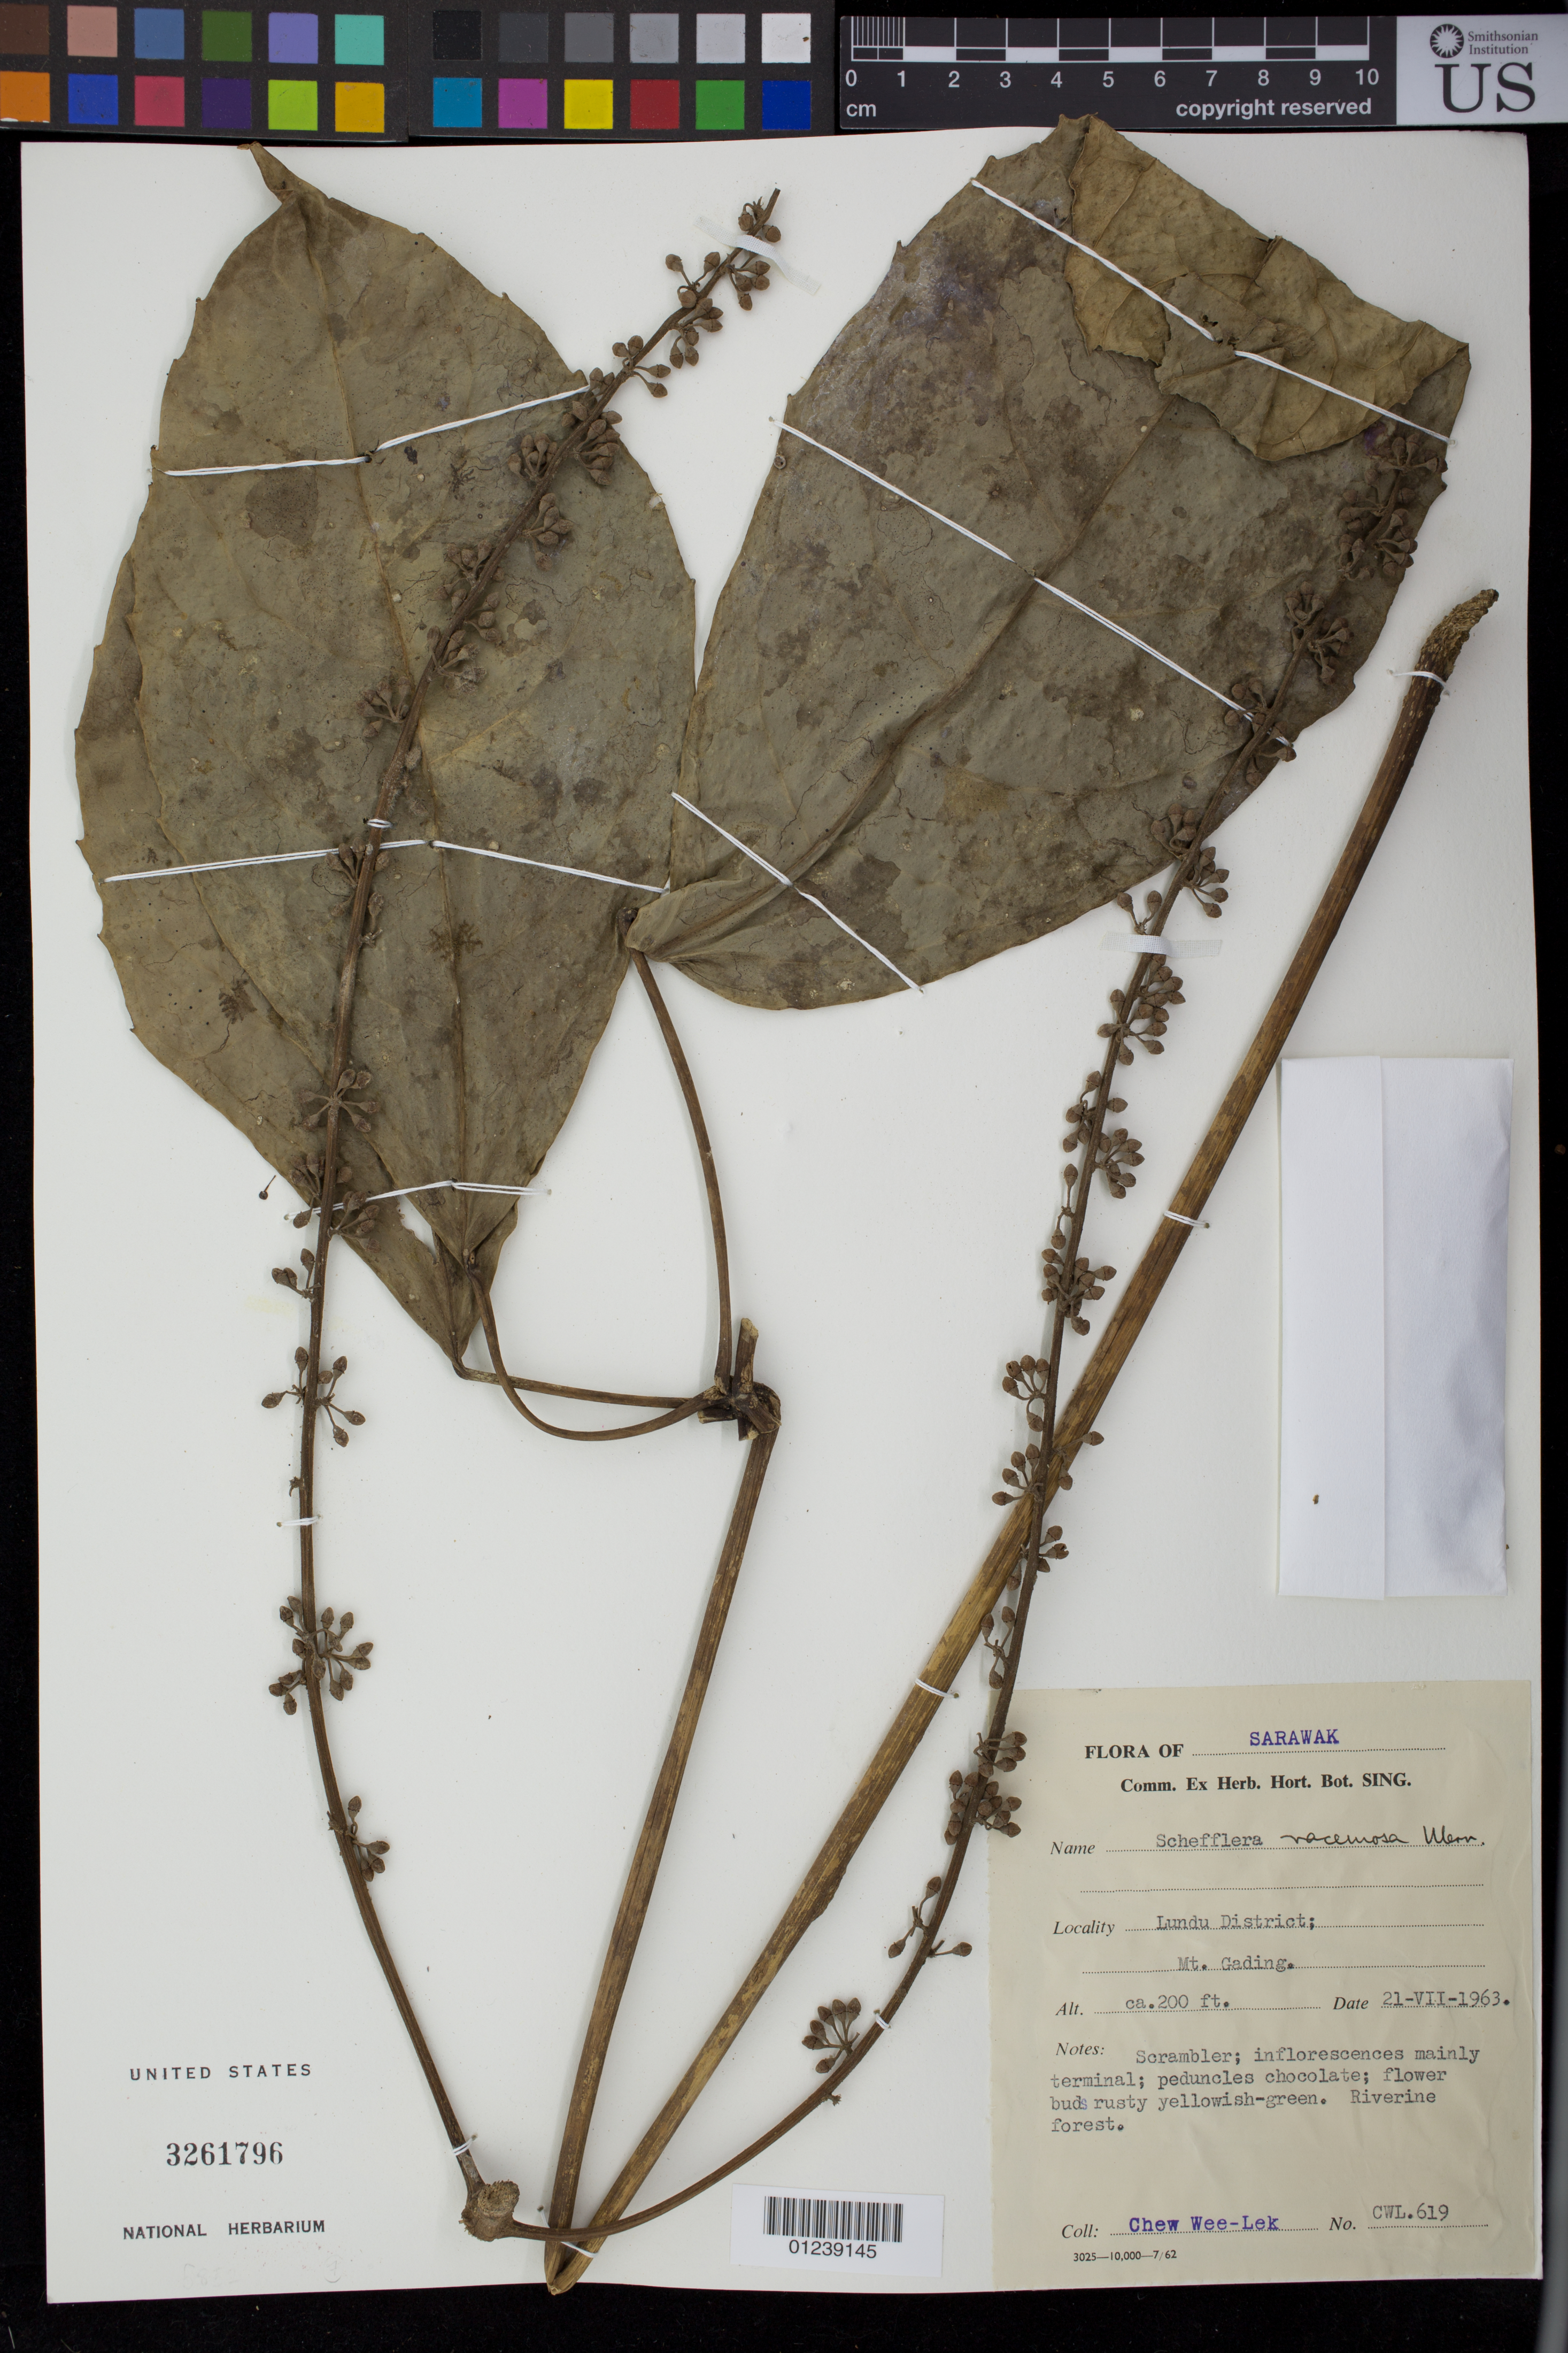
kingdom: Plantae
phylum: Tracheophyta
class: Magnoliopsida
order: Apiales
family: Araliaceae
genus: Heptapleurum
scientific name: Heptapleurum racemosum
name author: (Wight) Bedd.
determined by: Wagner, W. L., (BOT), Smithsonian Institution - National Museum of Natural History (UNITED STATES)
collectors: W. Chew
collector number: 619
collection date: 1963-07-21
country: Malaysia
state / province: Sarawak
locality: Lundu District; Mt. Gading.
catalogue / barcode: US 3261796